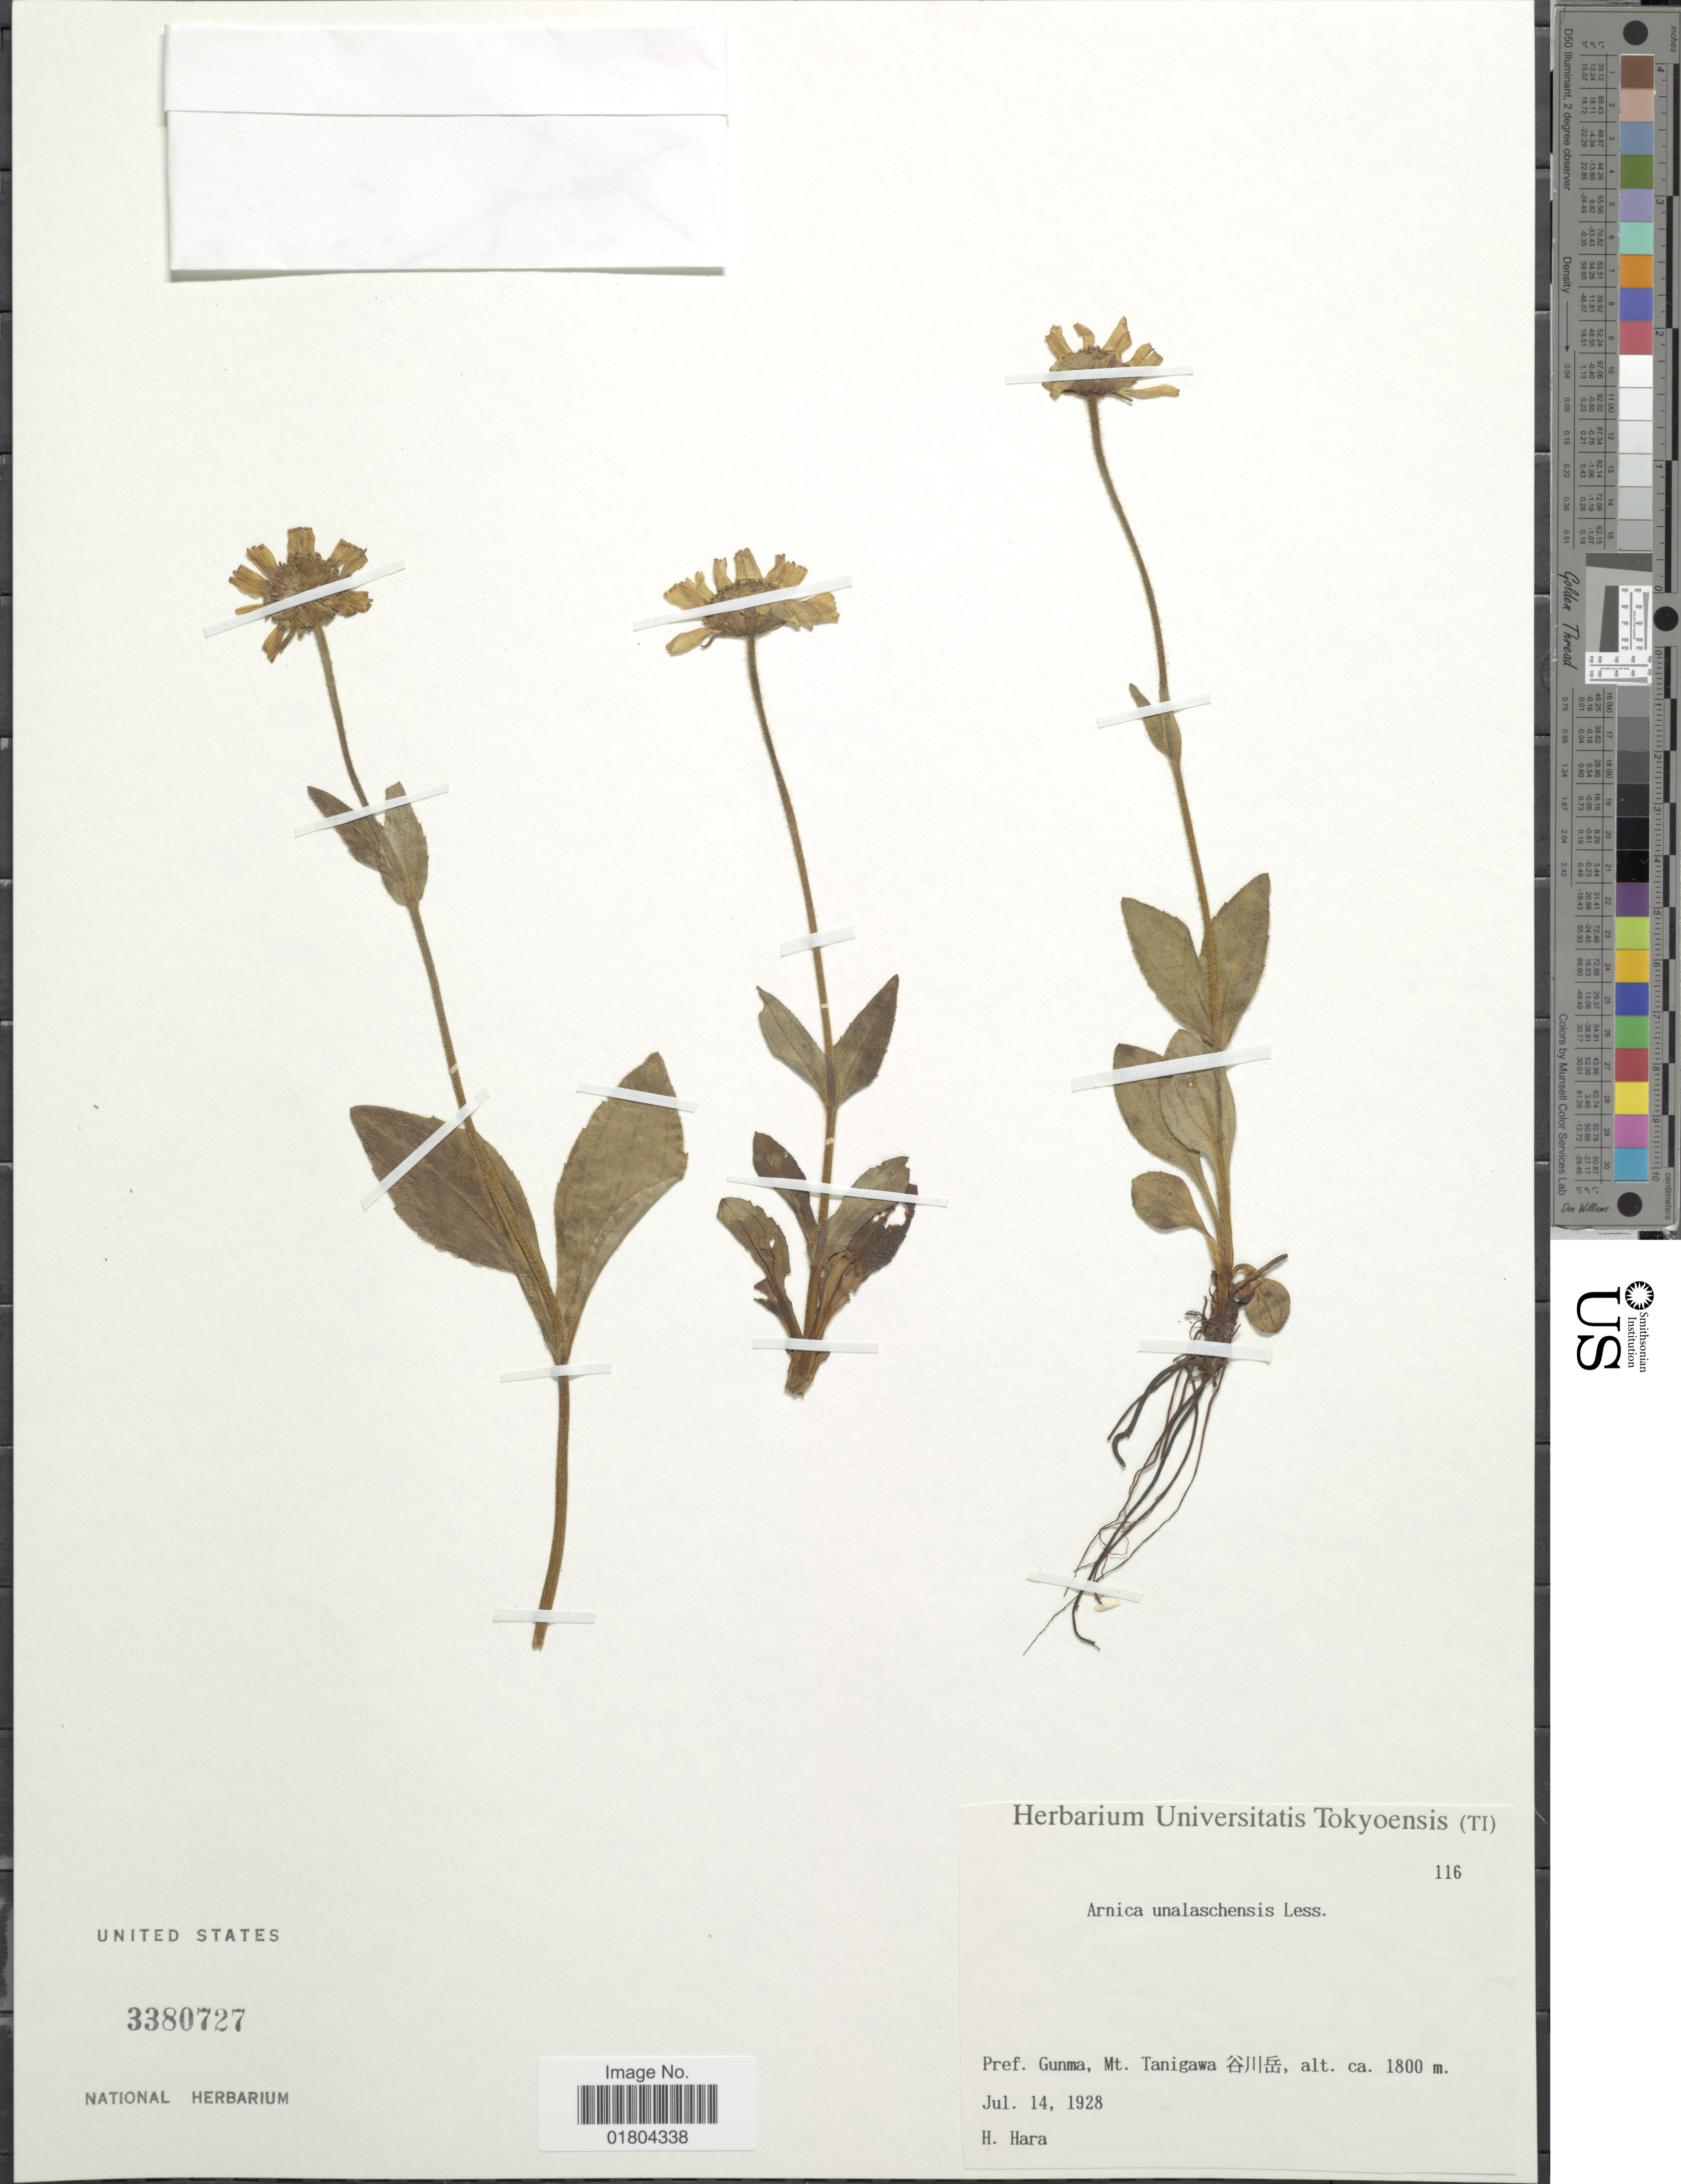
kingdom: Plantae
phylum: Tracheophyta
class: Magnoliopsida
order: Asterales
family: Asteraceae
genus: Arnica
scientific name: Arnica unalaschcensis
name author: Less.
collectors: H. Hara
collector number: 116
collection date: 1928-07-14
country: Japan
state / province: Gunma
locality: Pref. Gunma, Mt Tanigawa [Foreign script]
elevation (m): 1800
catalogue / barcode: US 3380727